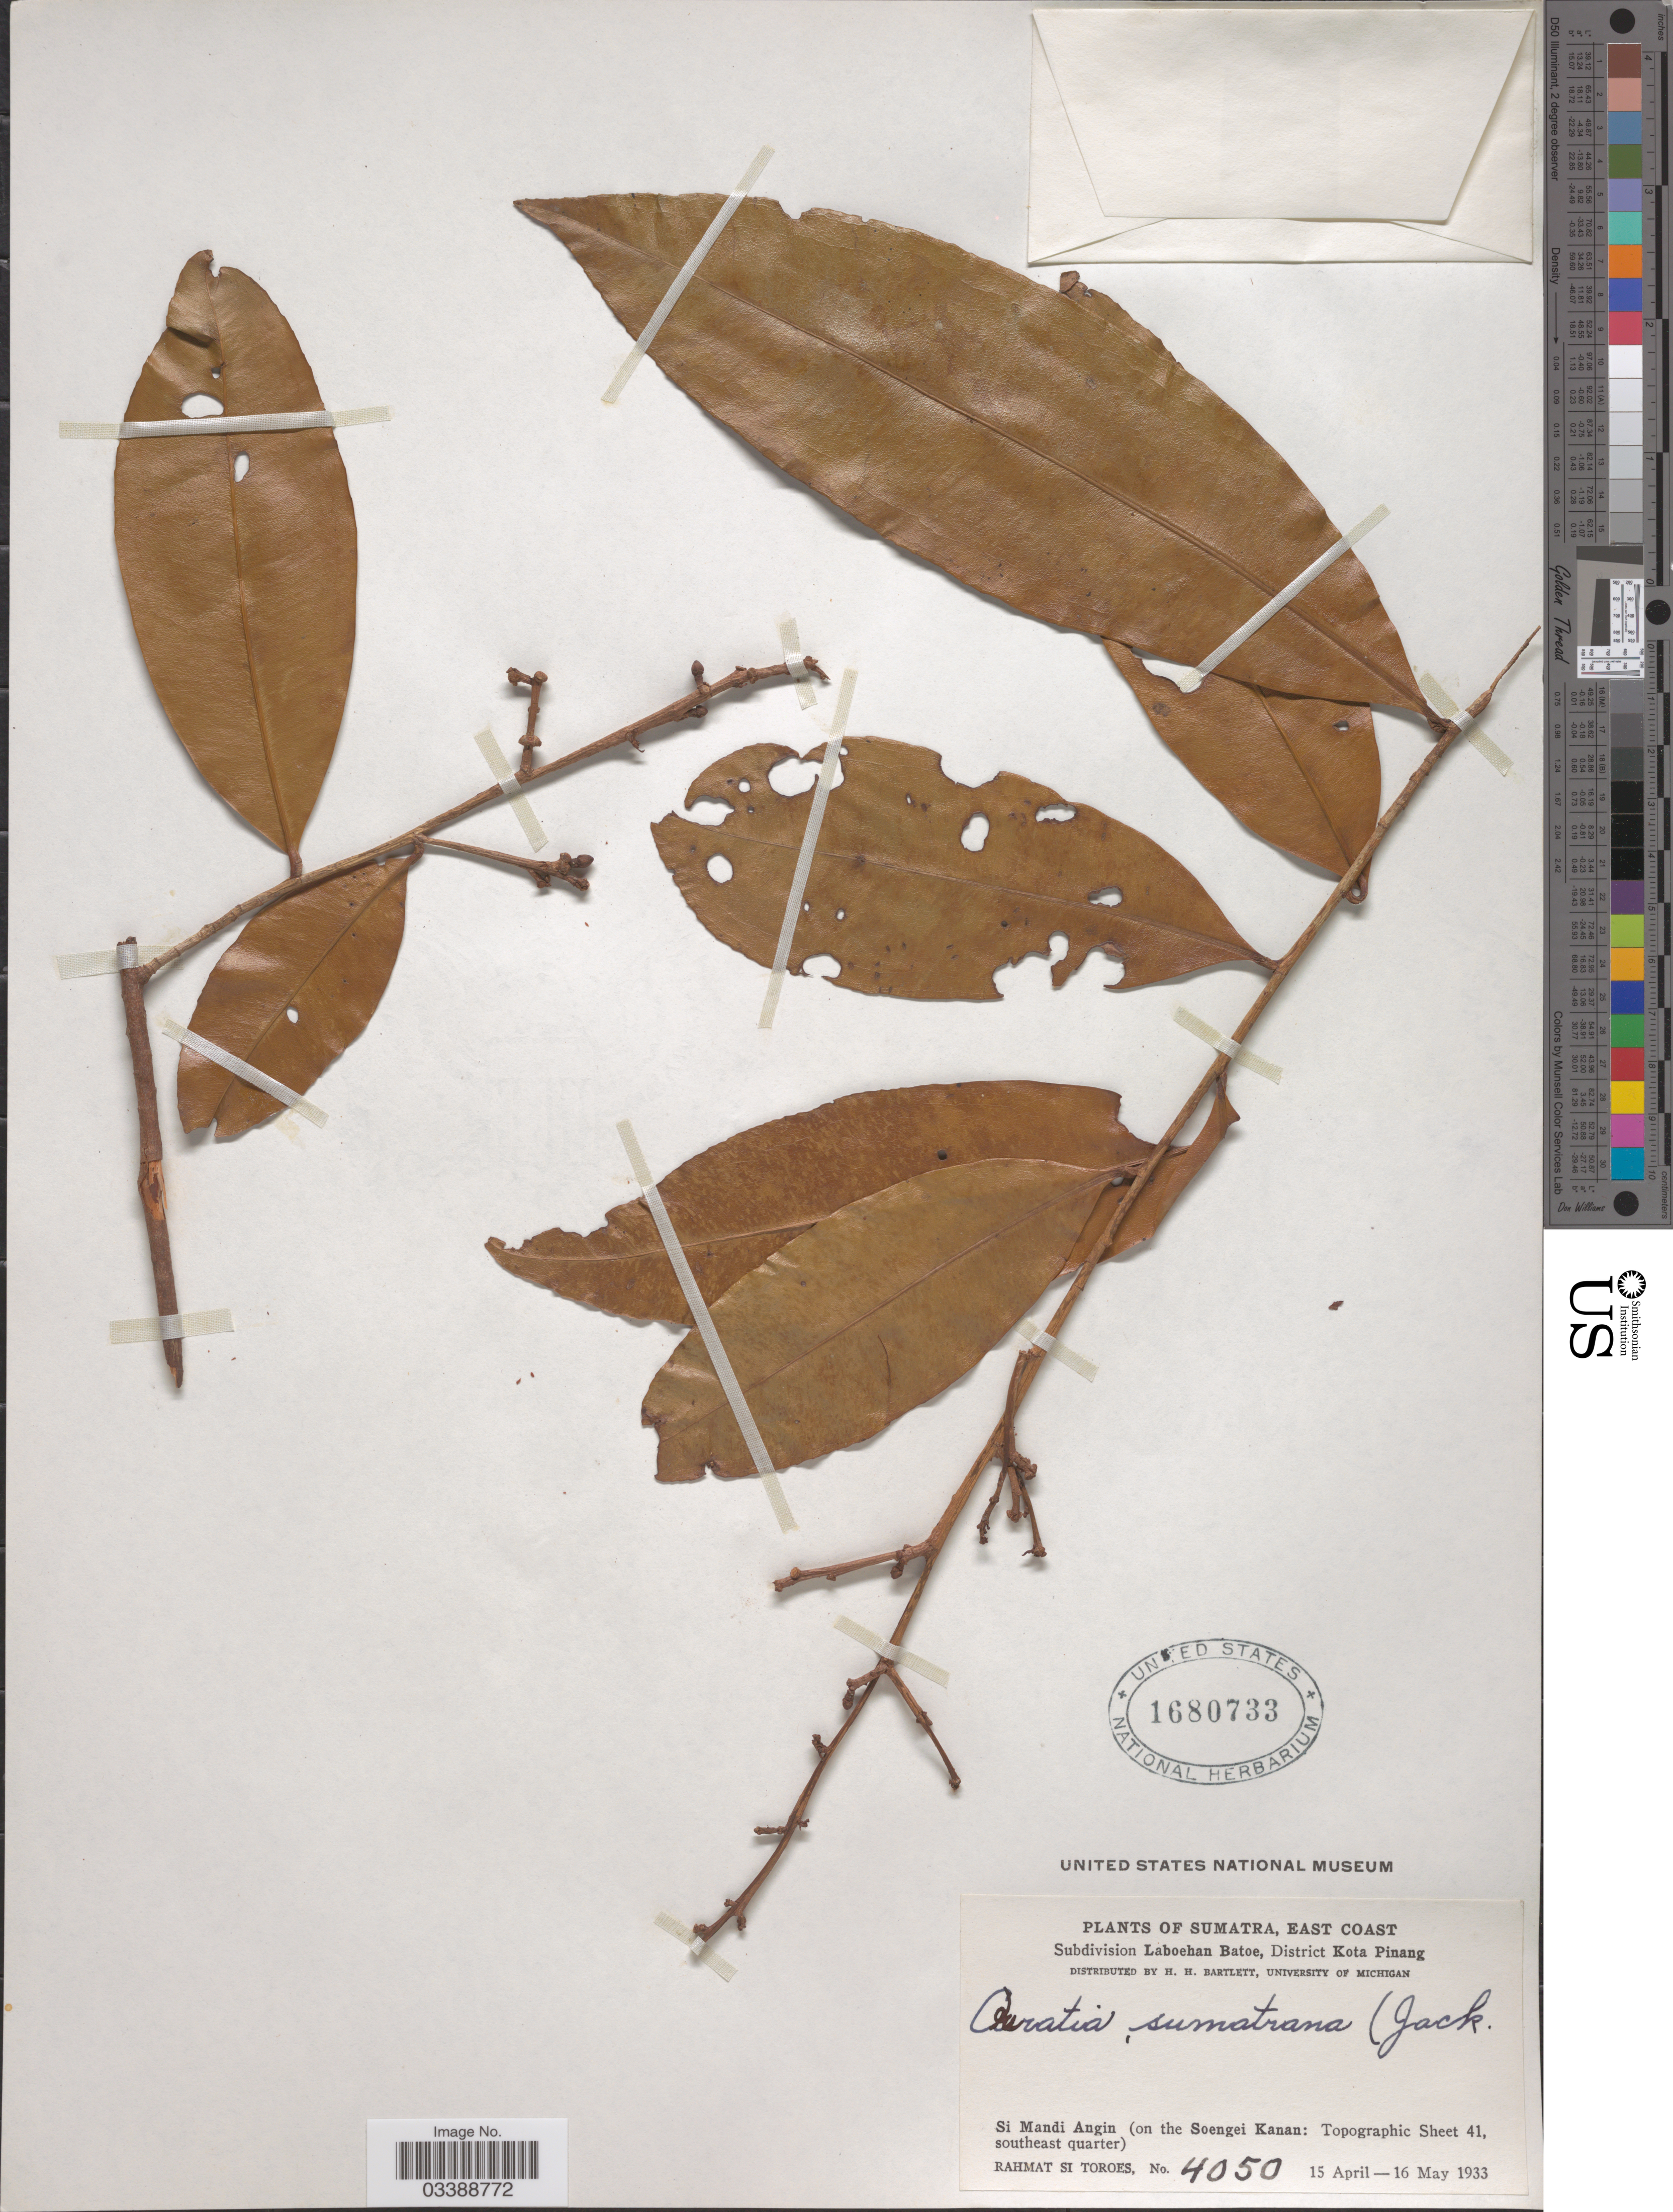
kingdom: Plantae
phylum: Tracheophyta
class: Magnoliopsida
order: Malpighiales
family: Ochnaceae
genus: Campylospermum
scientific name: Campylospermum serratum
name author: (Gaertn.) Bittrich & M.C.E. Amaral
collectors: Rahmat Si Boeea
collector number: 4050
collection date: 1933-04-15/1933-05-16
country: Indonesia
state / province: Sumatra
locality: East Coast. Subdivision Laboehan Batoe, District Kota Pinang, Si Mandi Angin, (on the Soengei Kanan: Topographic Sheet 41, southeast quarter).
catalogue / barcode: US 1680733